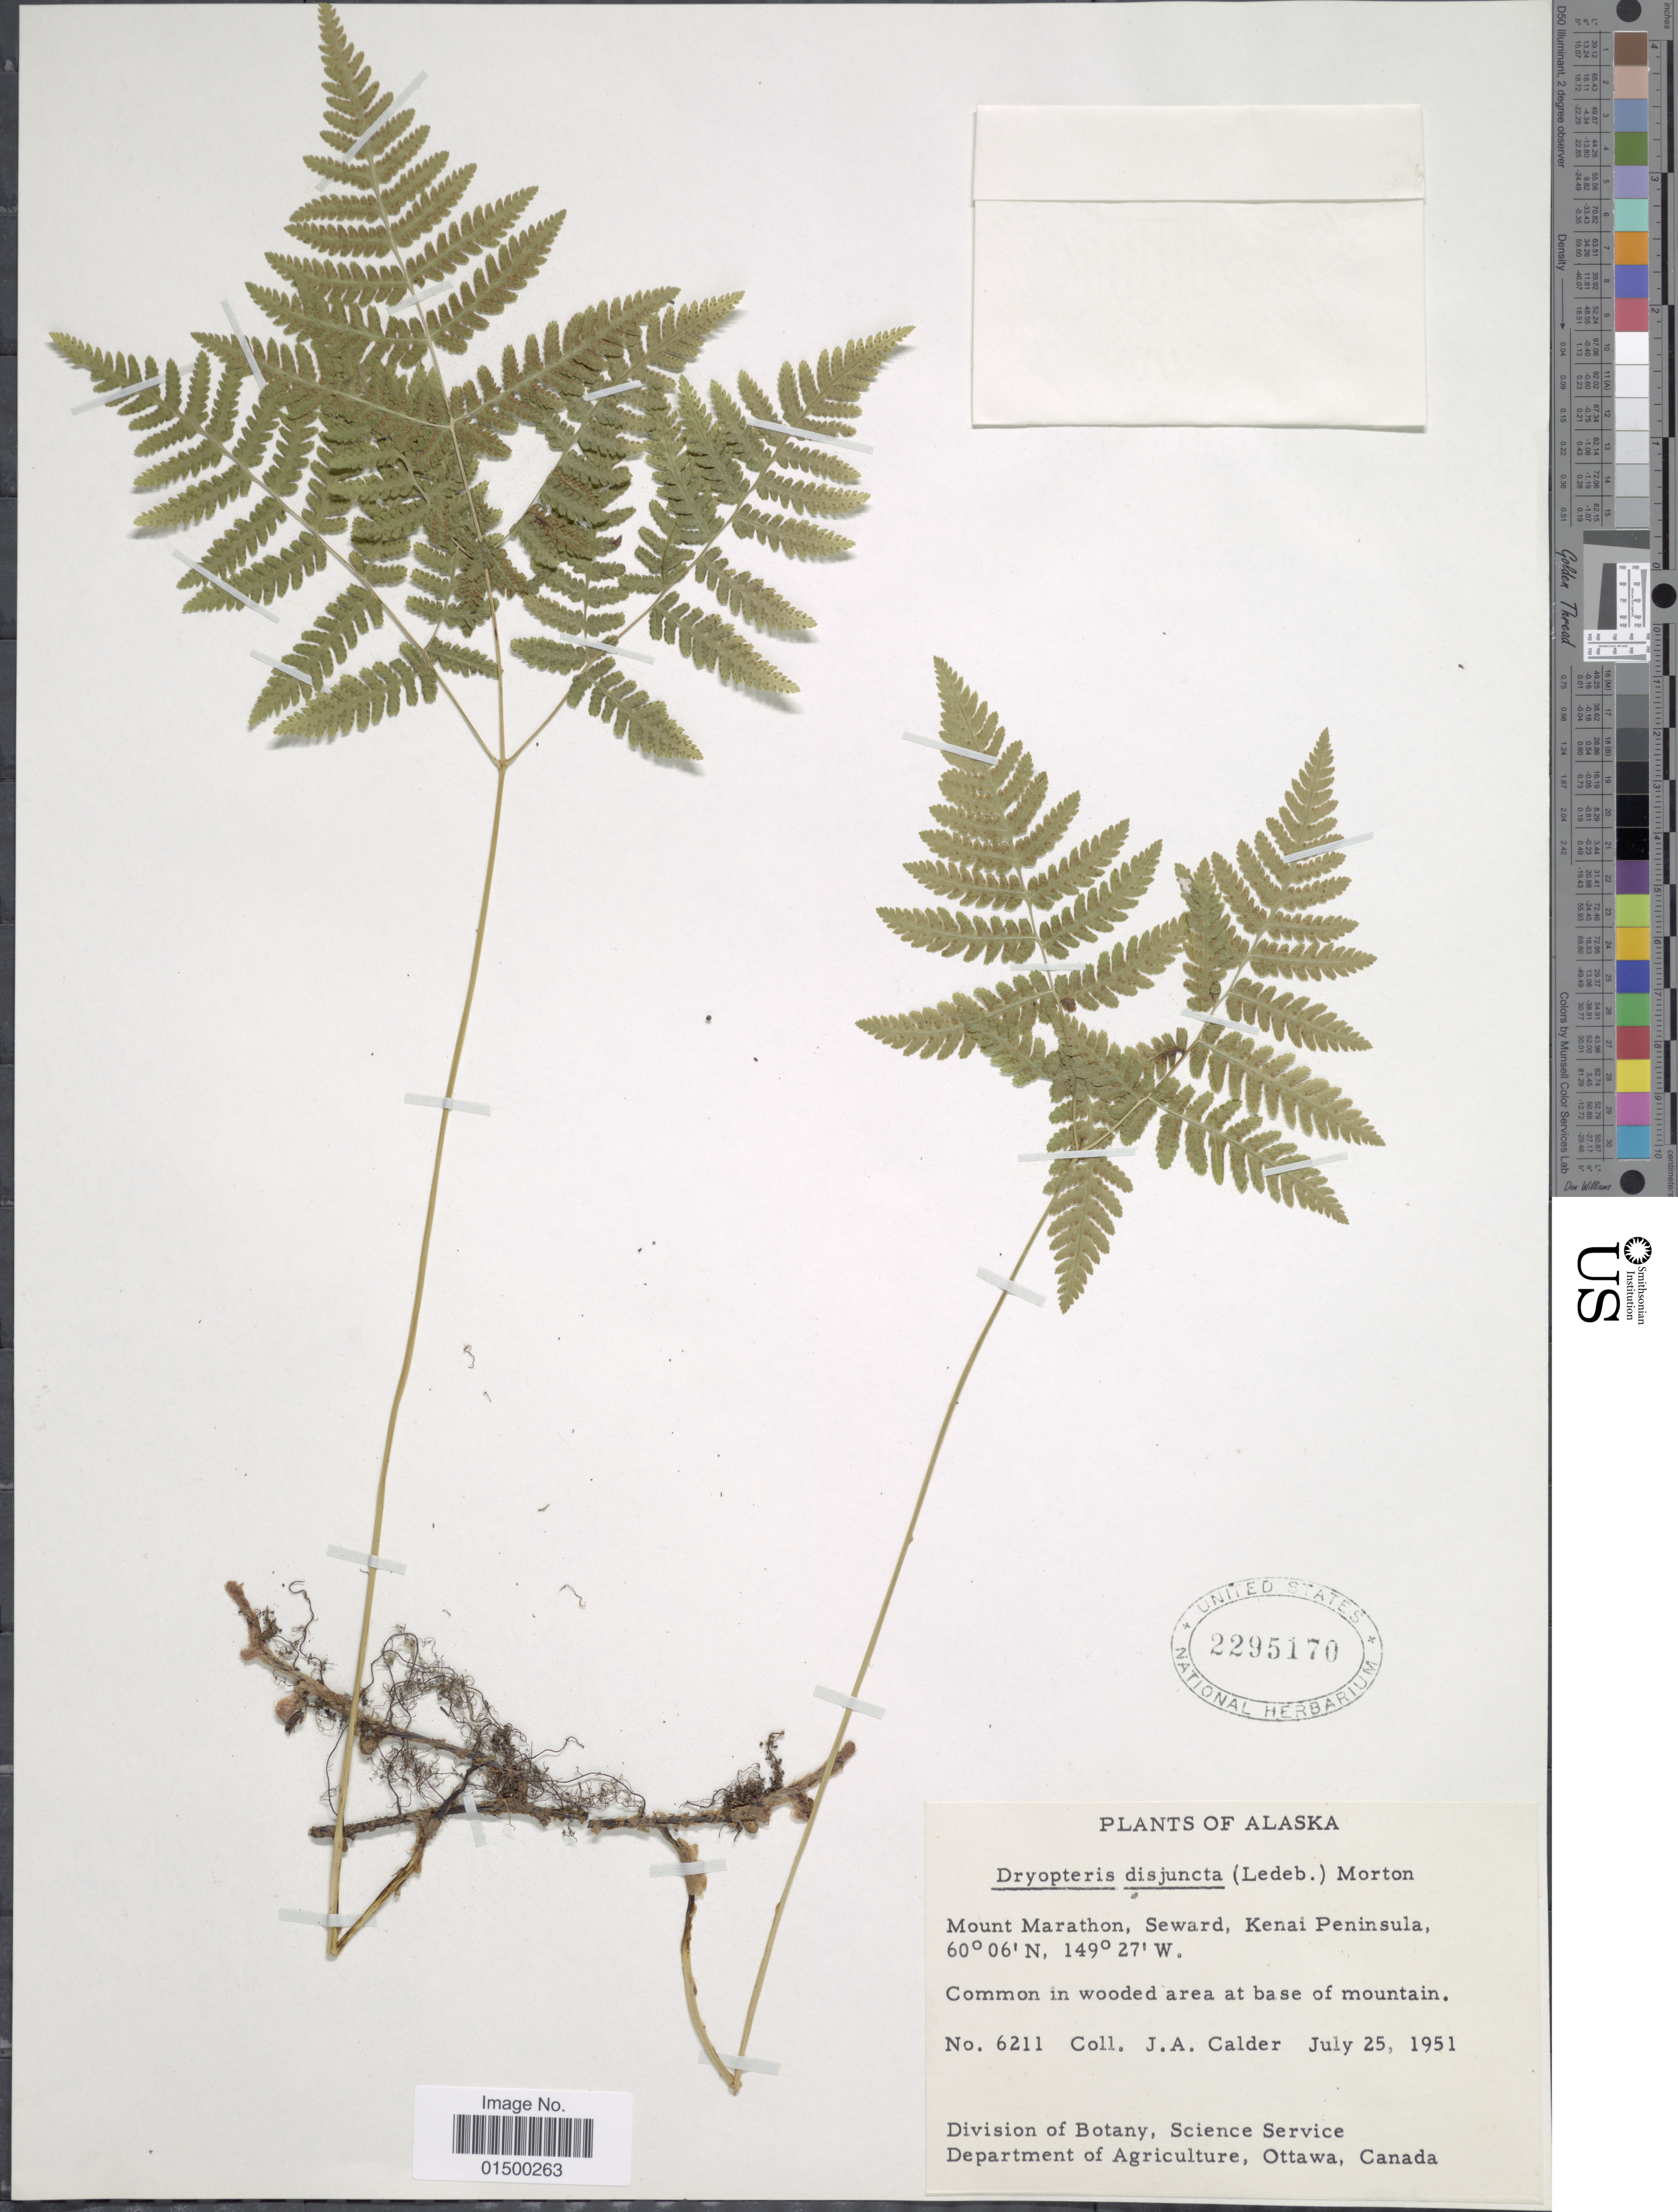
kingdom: Plantae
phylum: Tracheophyta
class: Polypodiopsida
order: Polypodiales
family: Cystopteridaceae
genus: Gymnocarpium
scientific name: Gymnocarpium disjunctum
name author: (Rupr.) Ching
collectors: J. A. Calder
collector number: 6211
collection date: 1951-07-25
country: United States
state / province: Alaska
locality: Mount Marathon, Seward, Kenai Peninsula. Common in wooded area at base of mountain.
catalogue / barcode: US 2295170